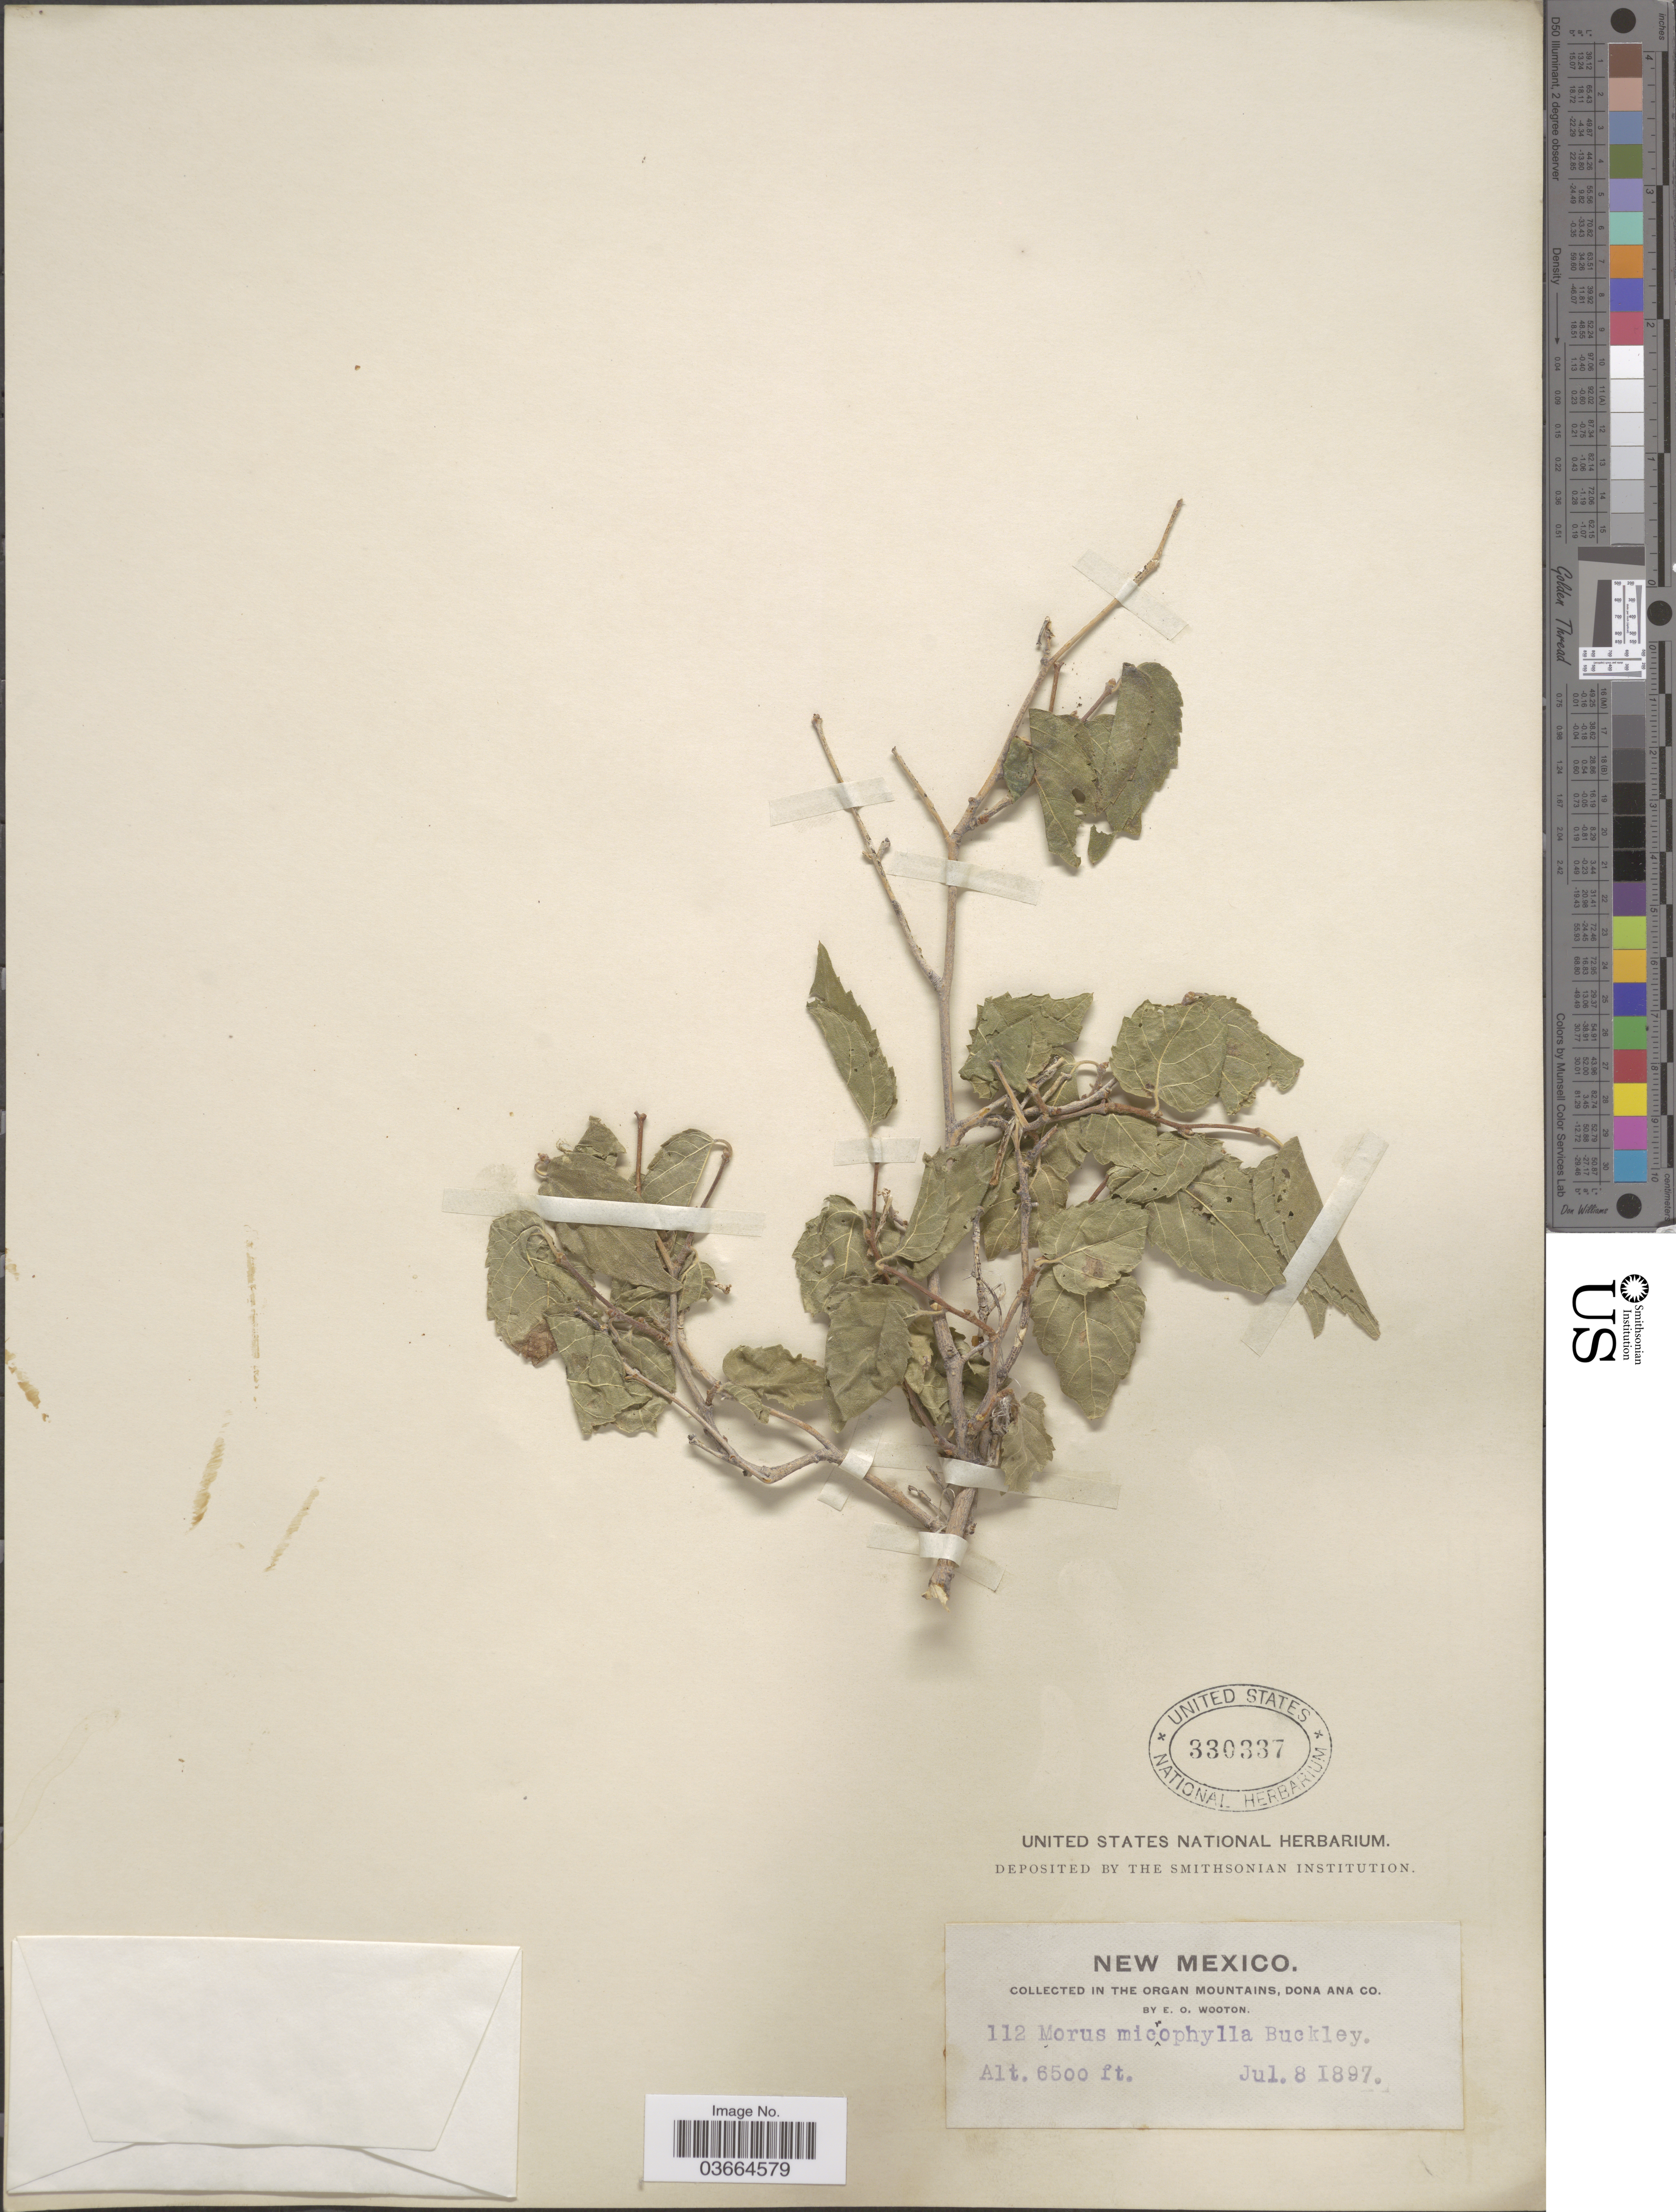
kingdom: Plantae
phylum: Tracheophyta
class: Magnoliopsida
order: Rosales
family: Moraceae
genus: Morus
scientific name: Morus microphylla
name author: Buckley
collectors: E. O. Wooton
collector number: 112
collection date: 1897-07-08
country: United States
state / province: New Mexico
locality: The Organ Mountains, Dona Ana Co.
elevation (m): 1981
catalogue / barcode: US 330337